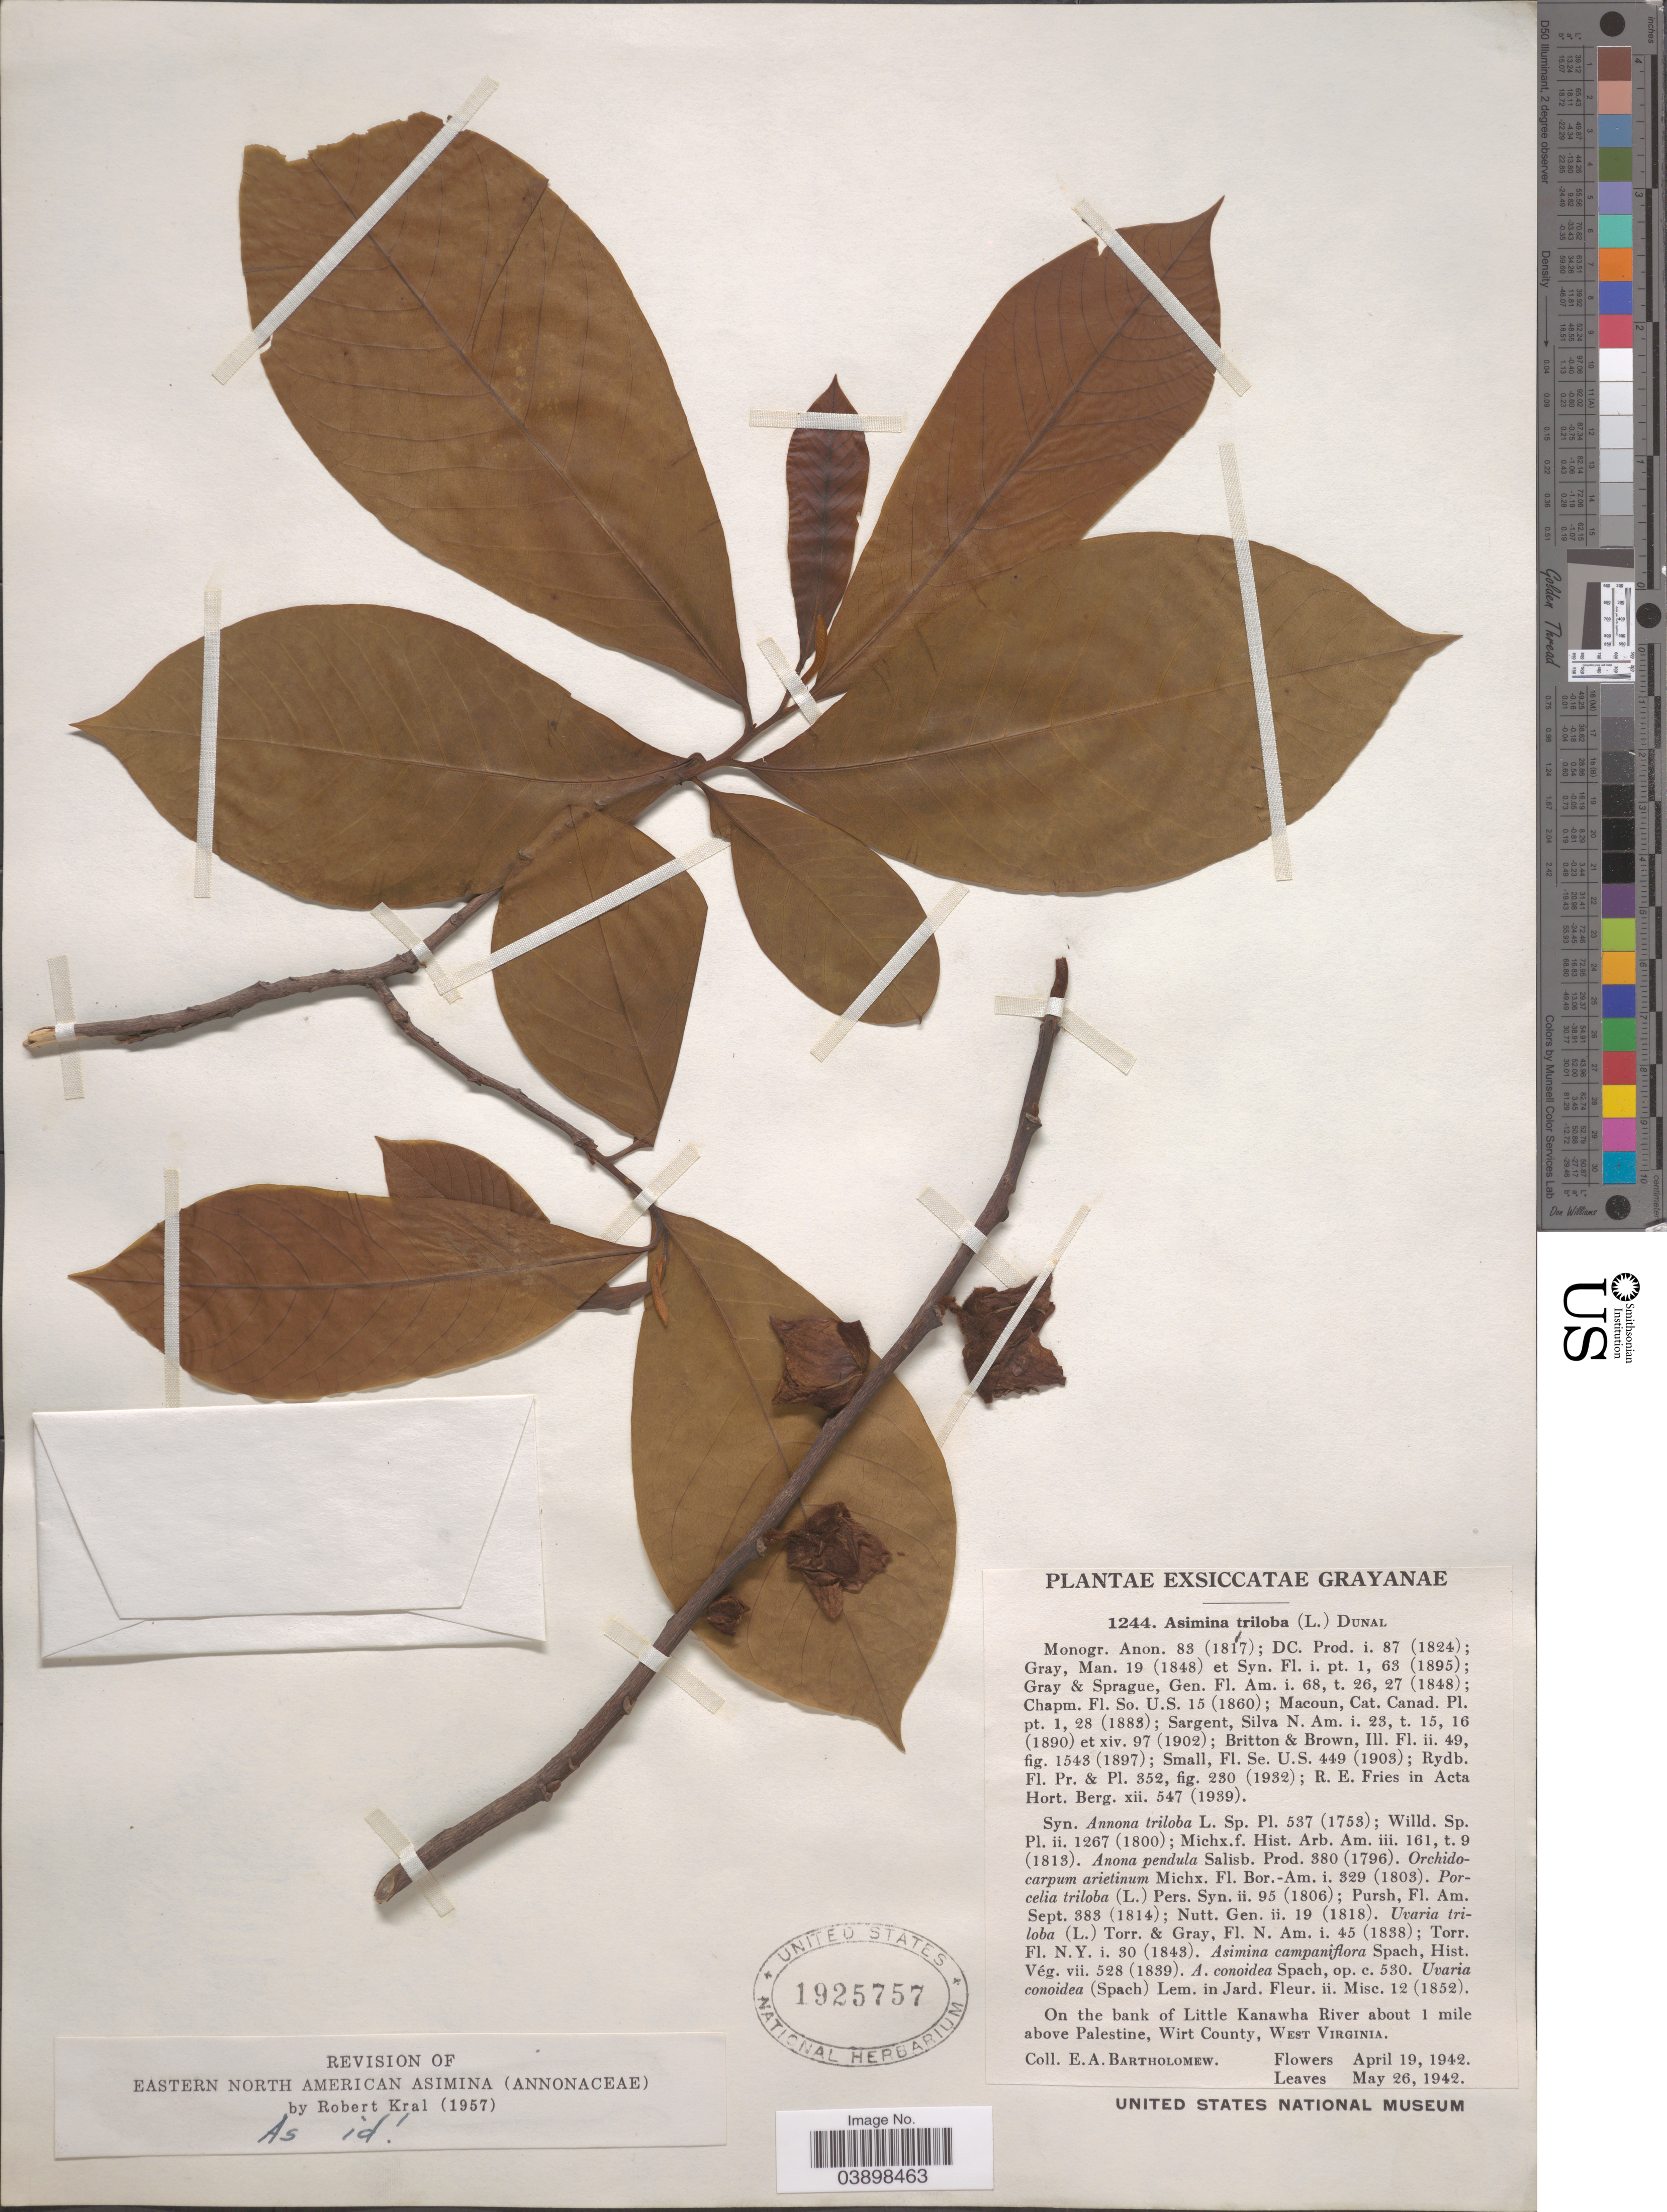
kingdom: Plantae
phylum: Tracheophyta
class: Magnoliopsida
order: Magnoliales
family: Annonaceae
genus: Asimina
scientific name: Asimina triloba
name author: (L.) Dunal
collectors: E. Bartholomew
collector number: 1244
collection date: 1942-04-19/1942-05-26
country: United States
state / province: West Virginia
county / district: Wirt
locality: On the bank of Little Kanawha River about 1 mile above Palestine, Wirt County.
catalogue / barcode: US 1925757